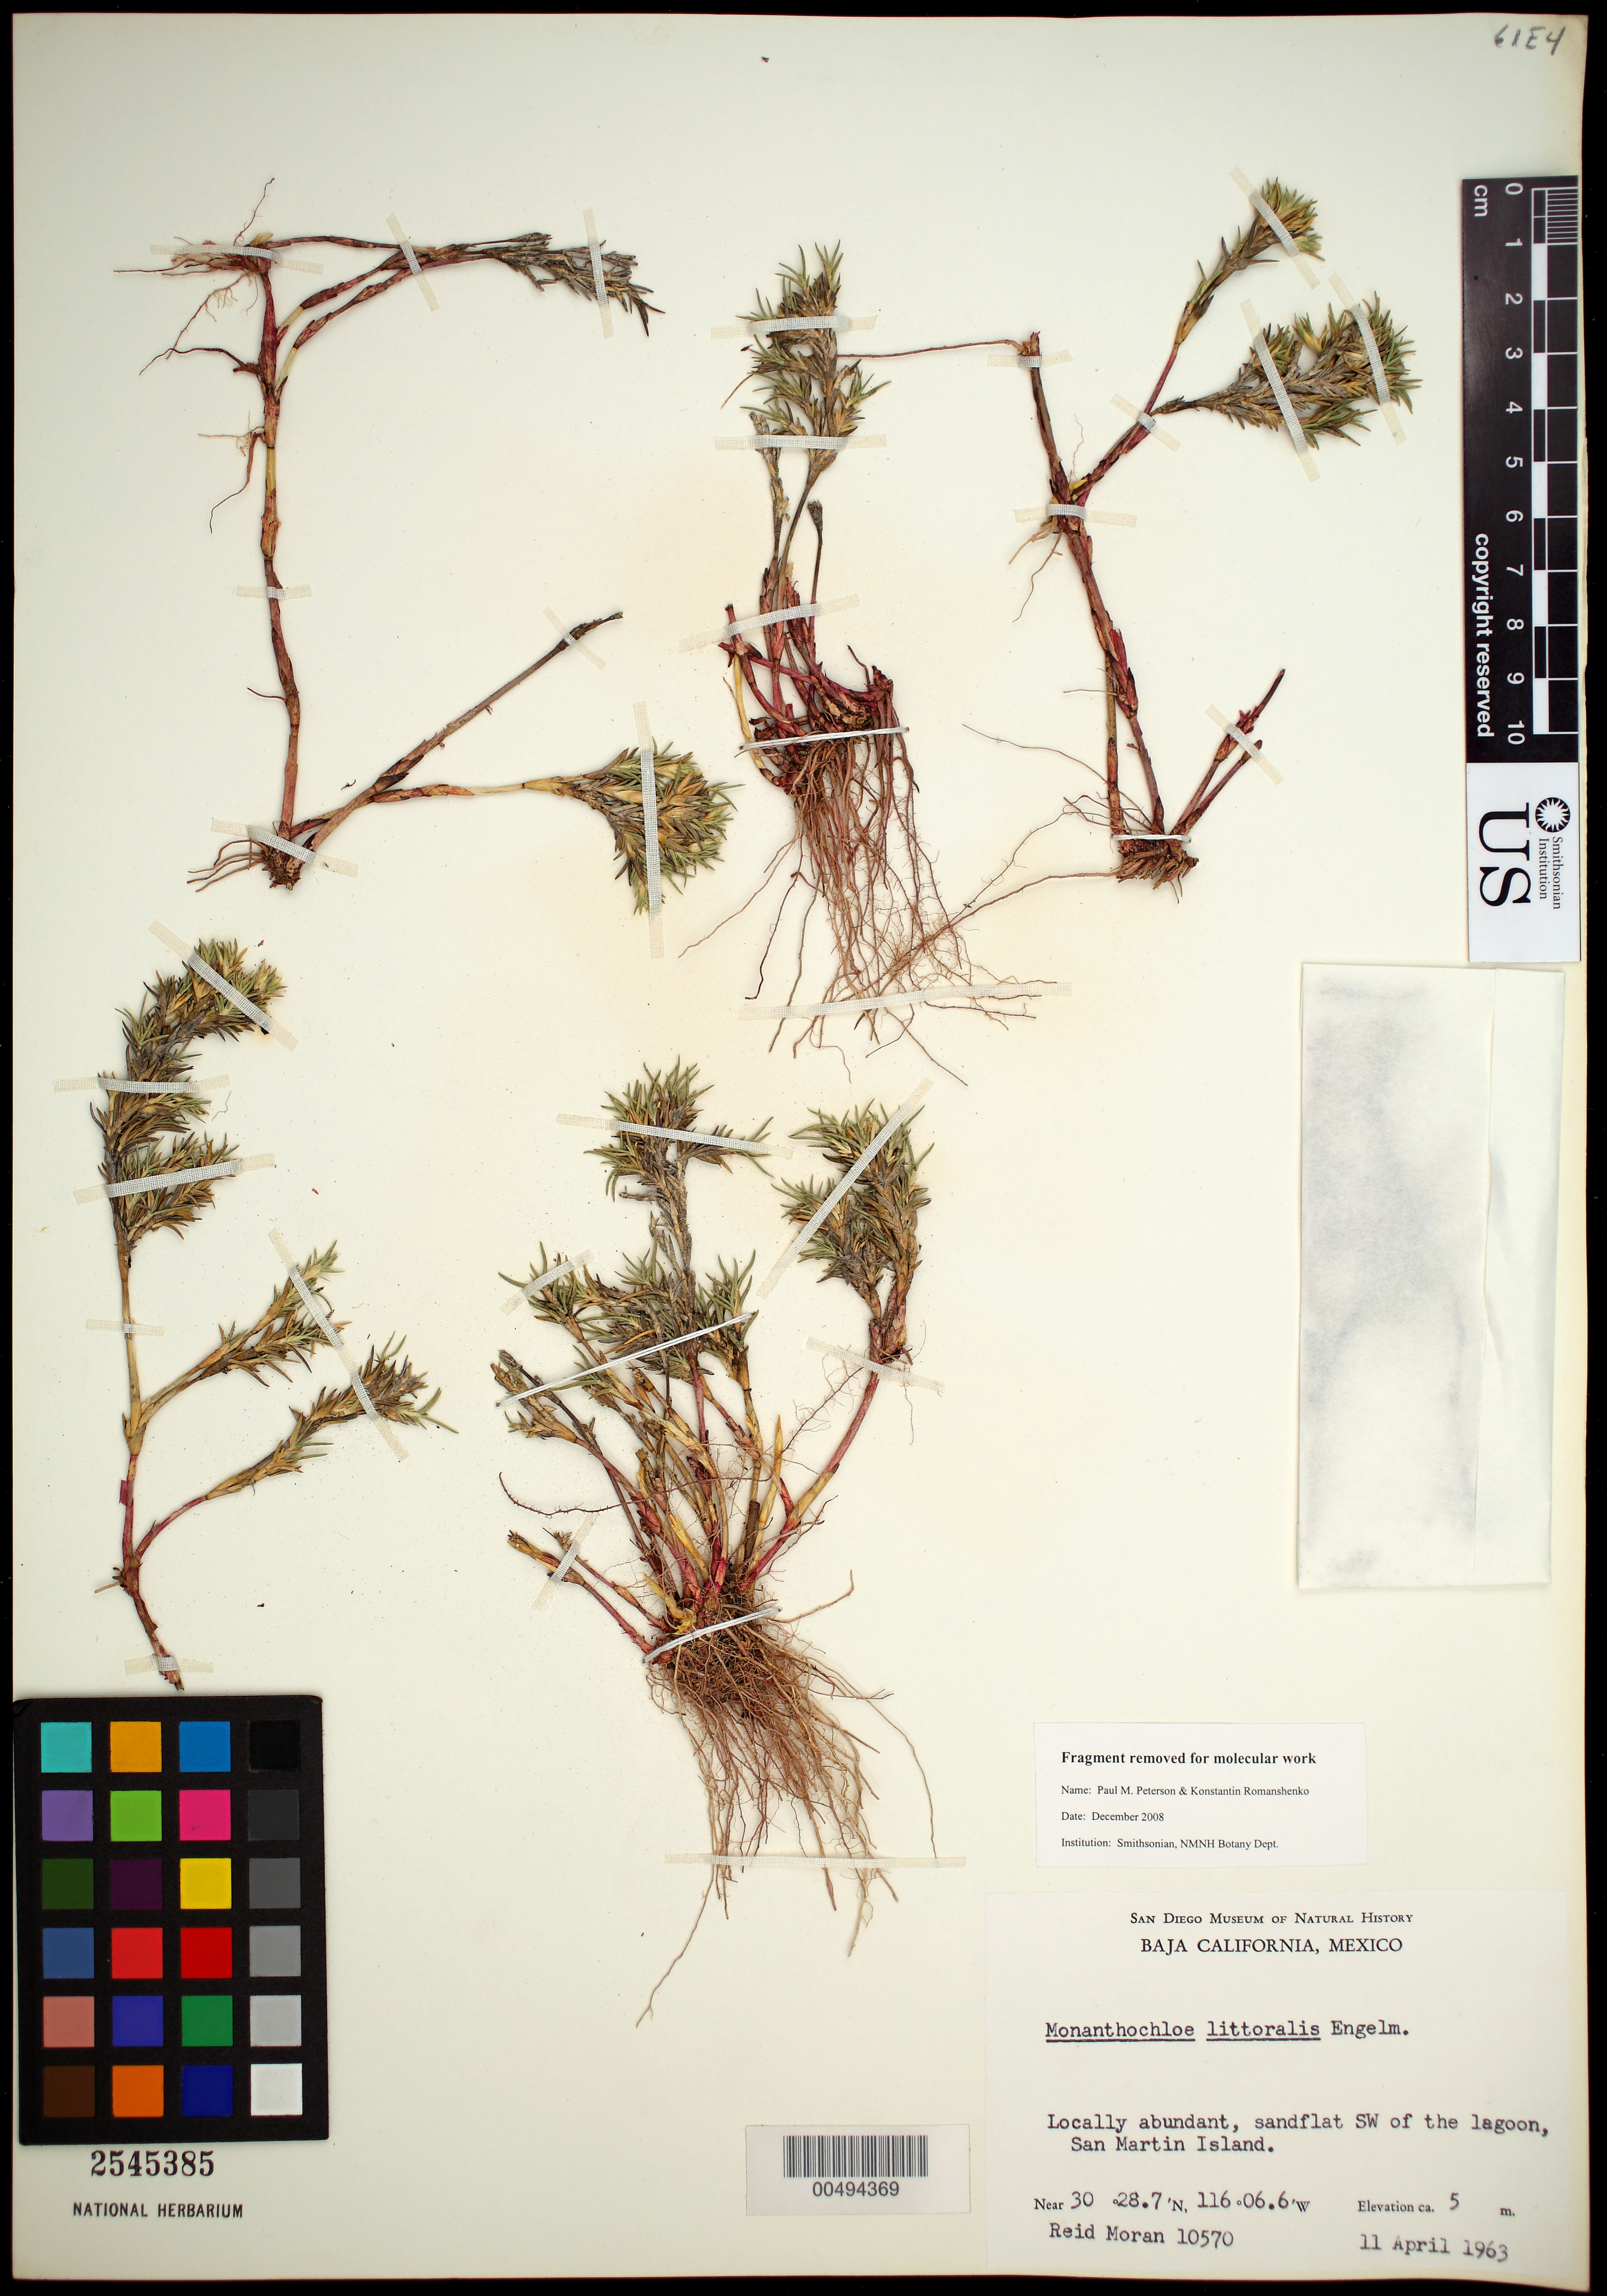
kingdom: Plantae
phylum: Tracheophyta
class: Liliopsida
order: Poales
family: Poaceae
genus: Monanthochloe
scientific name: Monanthochloe littoralis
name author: Engelm.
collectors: R. V. Moran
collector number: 10570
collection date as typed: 11 Apr 1963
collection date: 1963-04-11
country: Mexico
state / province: Baja California Norte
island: Isla San Martin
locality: SW of the lagoon, San Martin Island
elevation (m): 5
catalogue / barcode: US 2545385